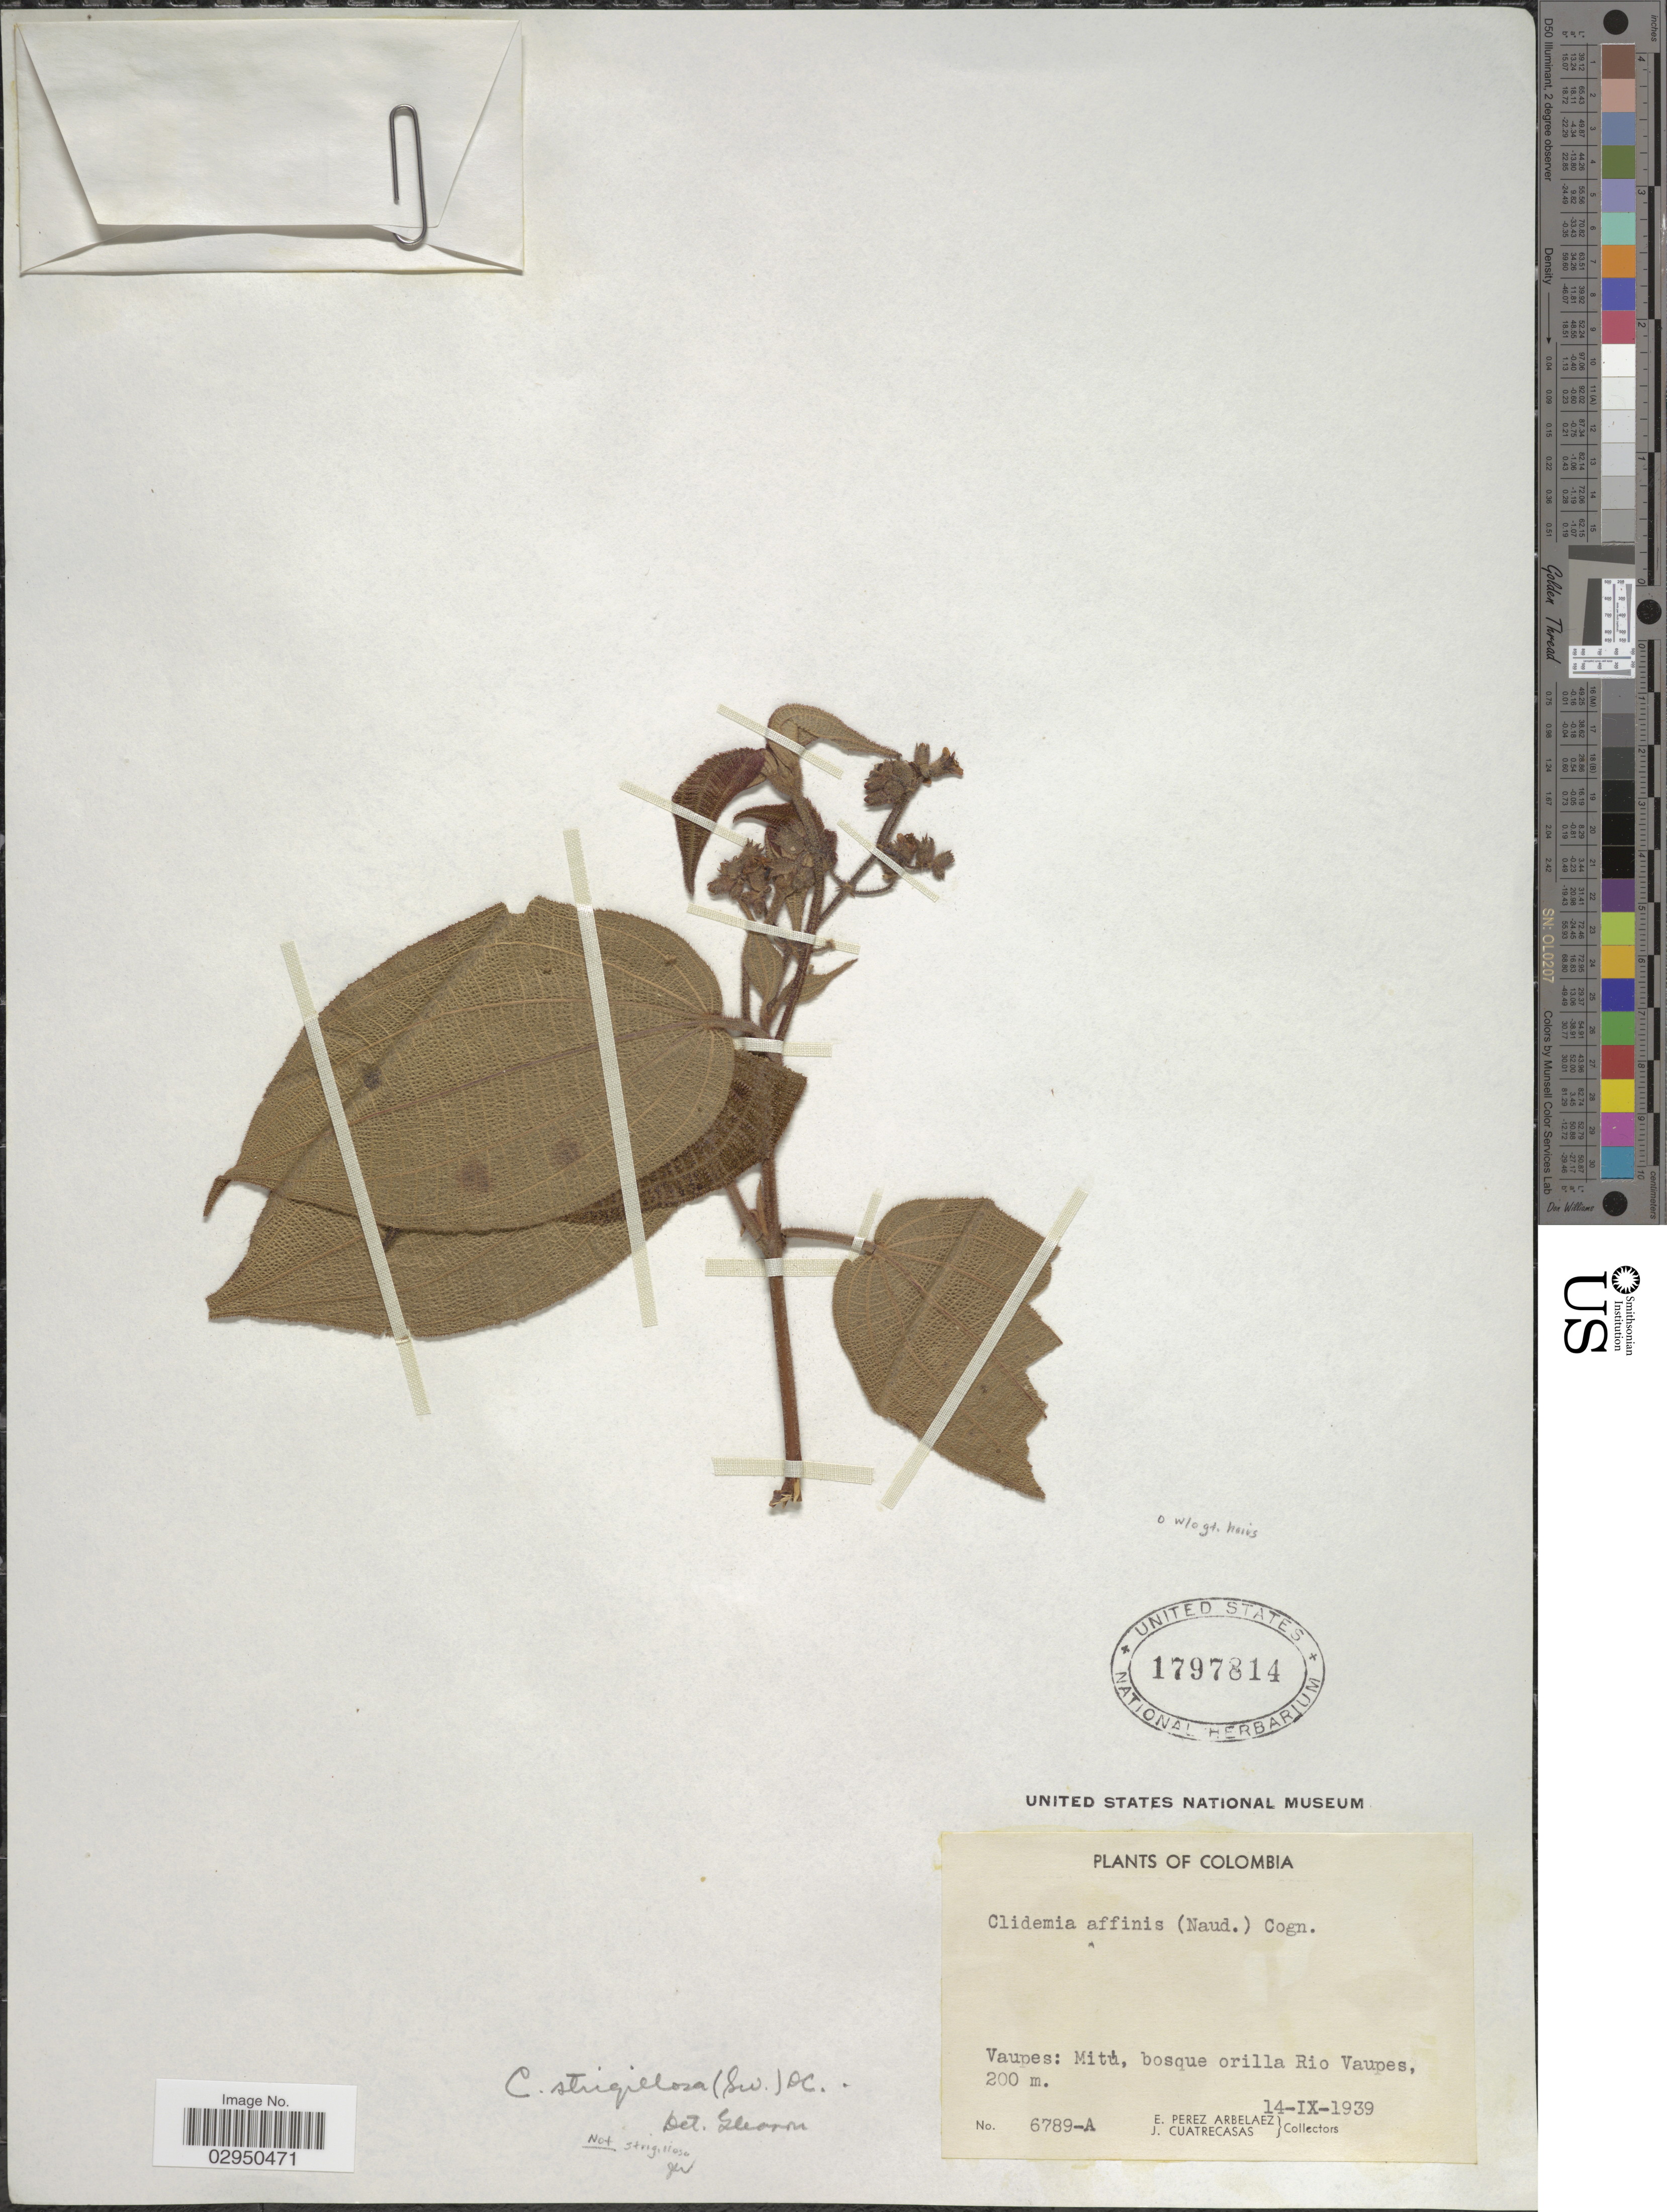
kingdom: Plantae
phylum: Tracheophyta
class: Magnoliopsida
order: Myrtales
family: Melastomataceae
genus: Clidemia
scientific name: Clidemia novemnervia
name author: (DC.) Triana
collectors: E. Pérez Arbeláez & J. Cuatrecasas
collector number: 6789-A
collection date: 1939-09-14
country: Colombia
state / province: Vaupés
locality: Mitú, bosque orilla Rio Vaupes.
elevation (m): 200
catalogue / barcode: US 1797814